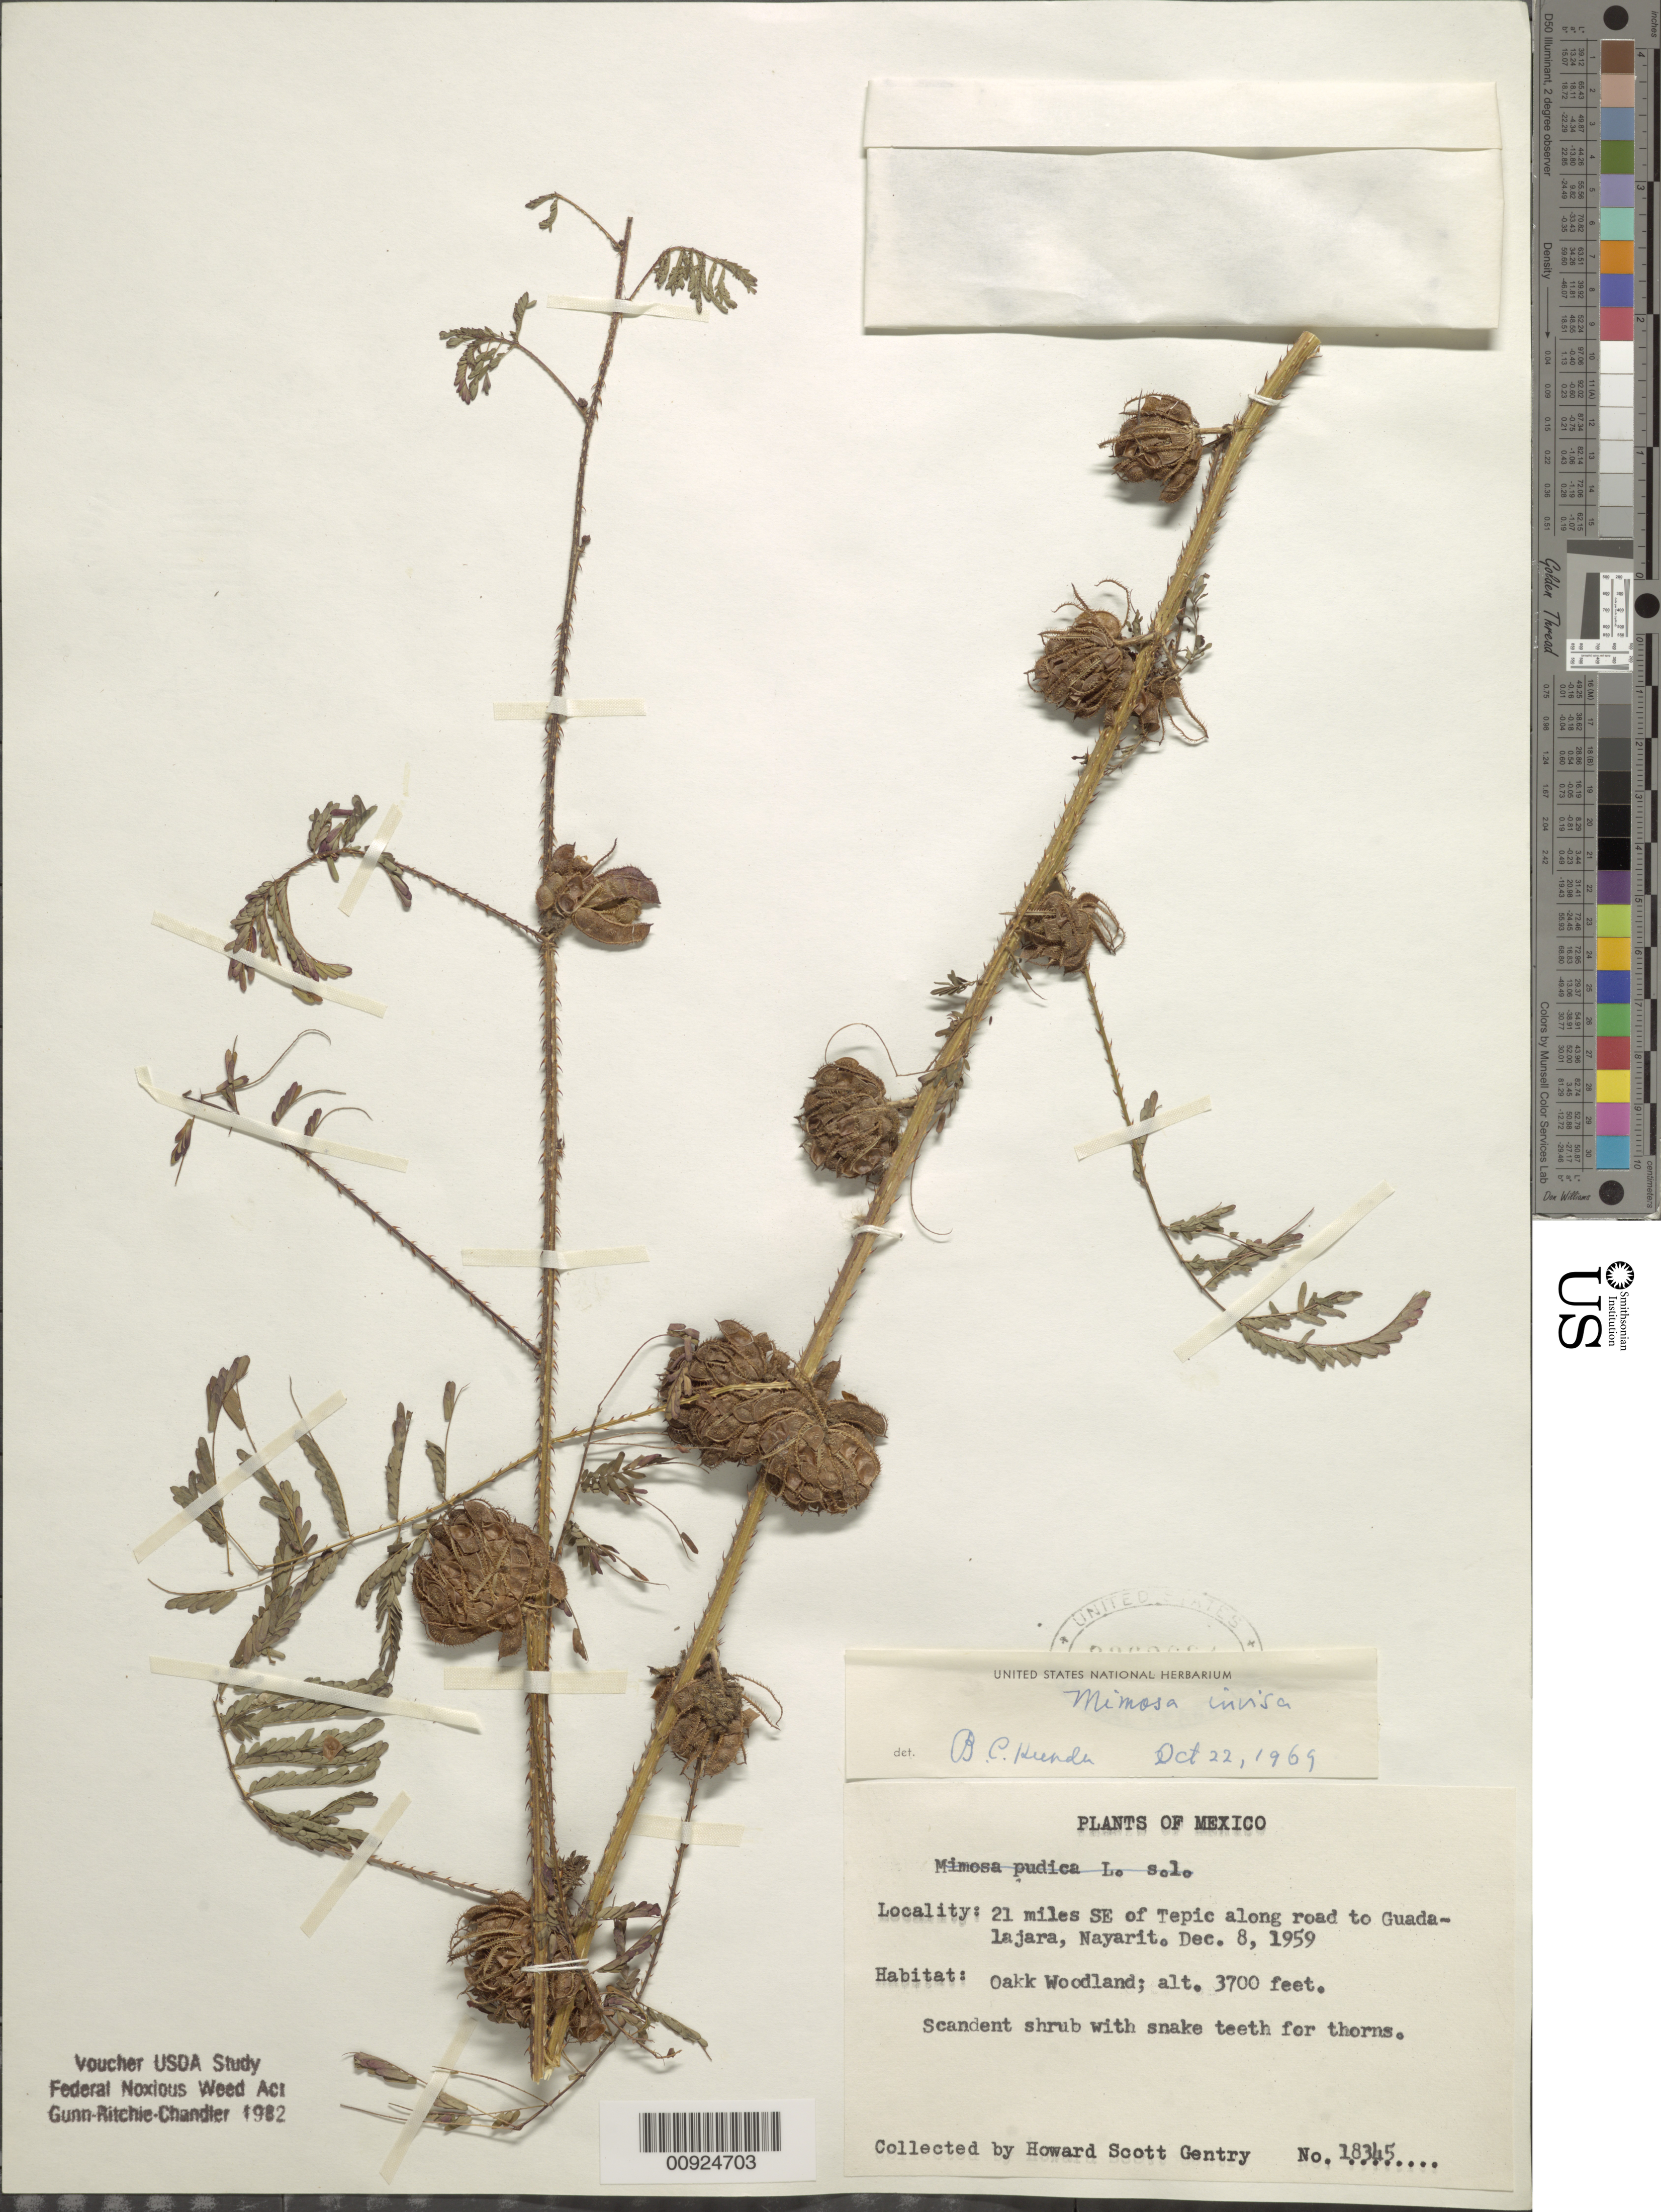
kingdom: Plantae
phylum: Tracheophyta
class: Magnoliopsida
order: Fabales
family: Fabaceae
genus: Mimosa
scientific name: Mimosa invisa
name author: Mart. ex Colla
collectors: H. S. Gentry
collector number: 18345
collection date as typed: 08 Dec 1959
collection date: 1959-12-08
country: Mexico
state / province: Nayarit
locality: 21 miles SE of Tepic along road to Guadalajara, Nayarit.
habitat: Oak Woodland.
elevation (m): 1128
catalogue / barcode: US 2362034